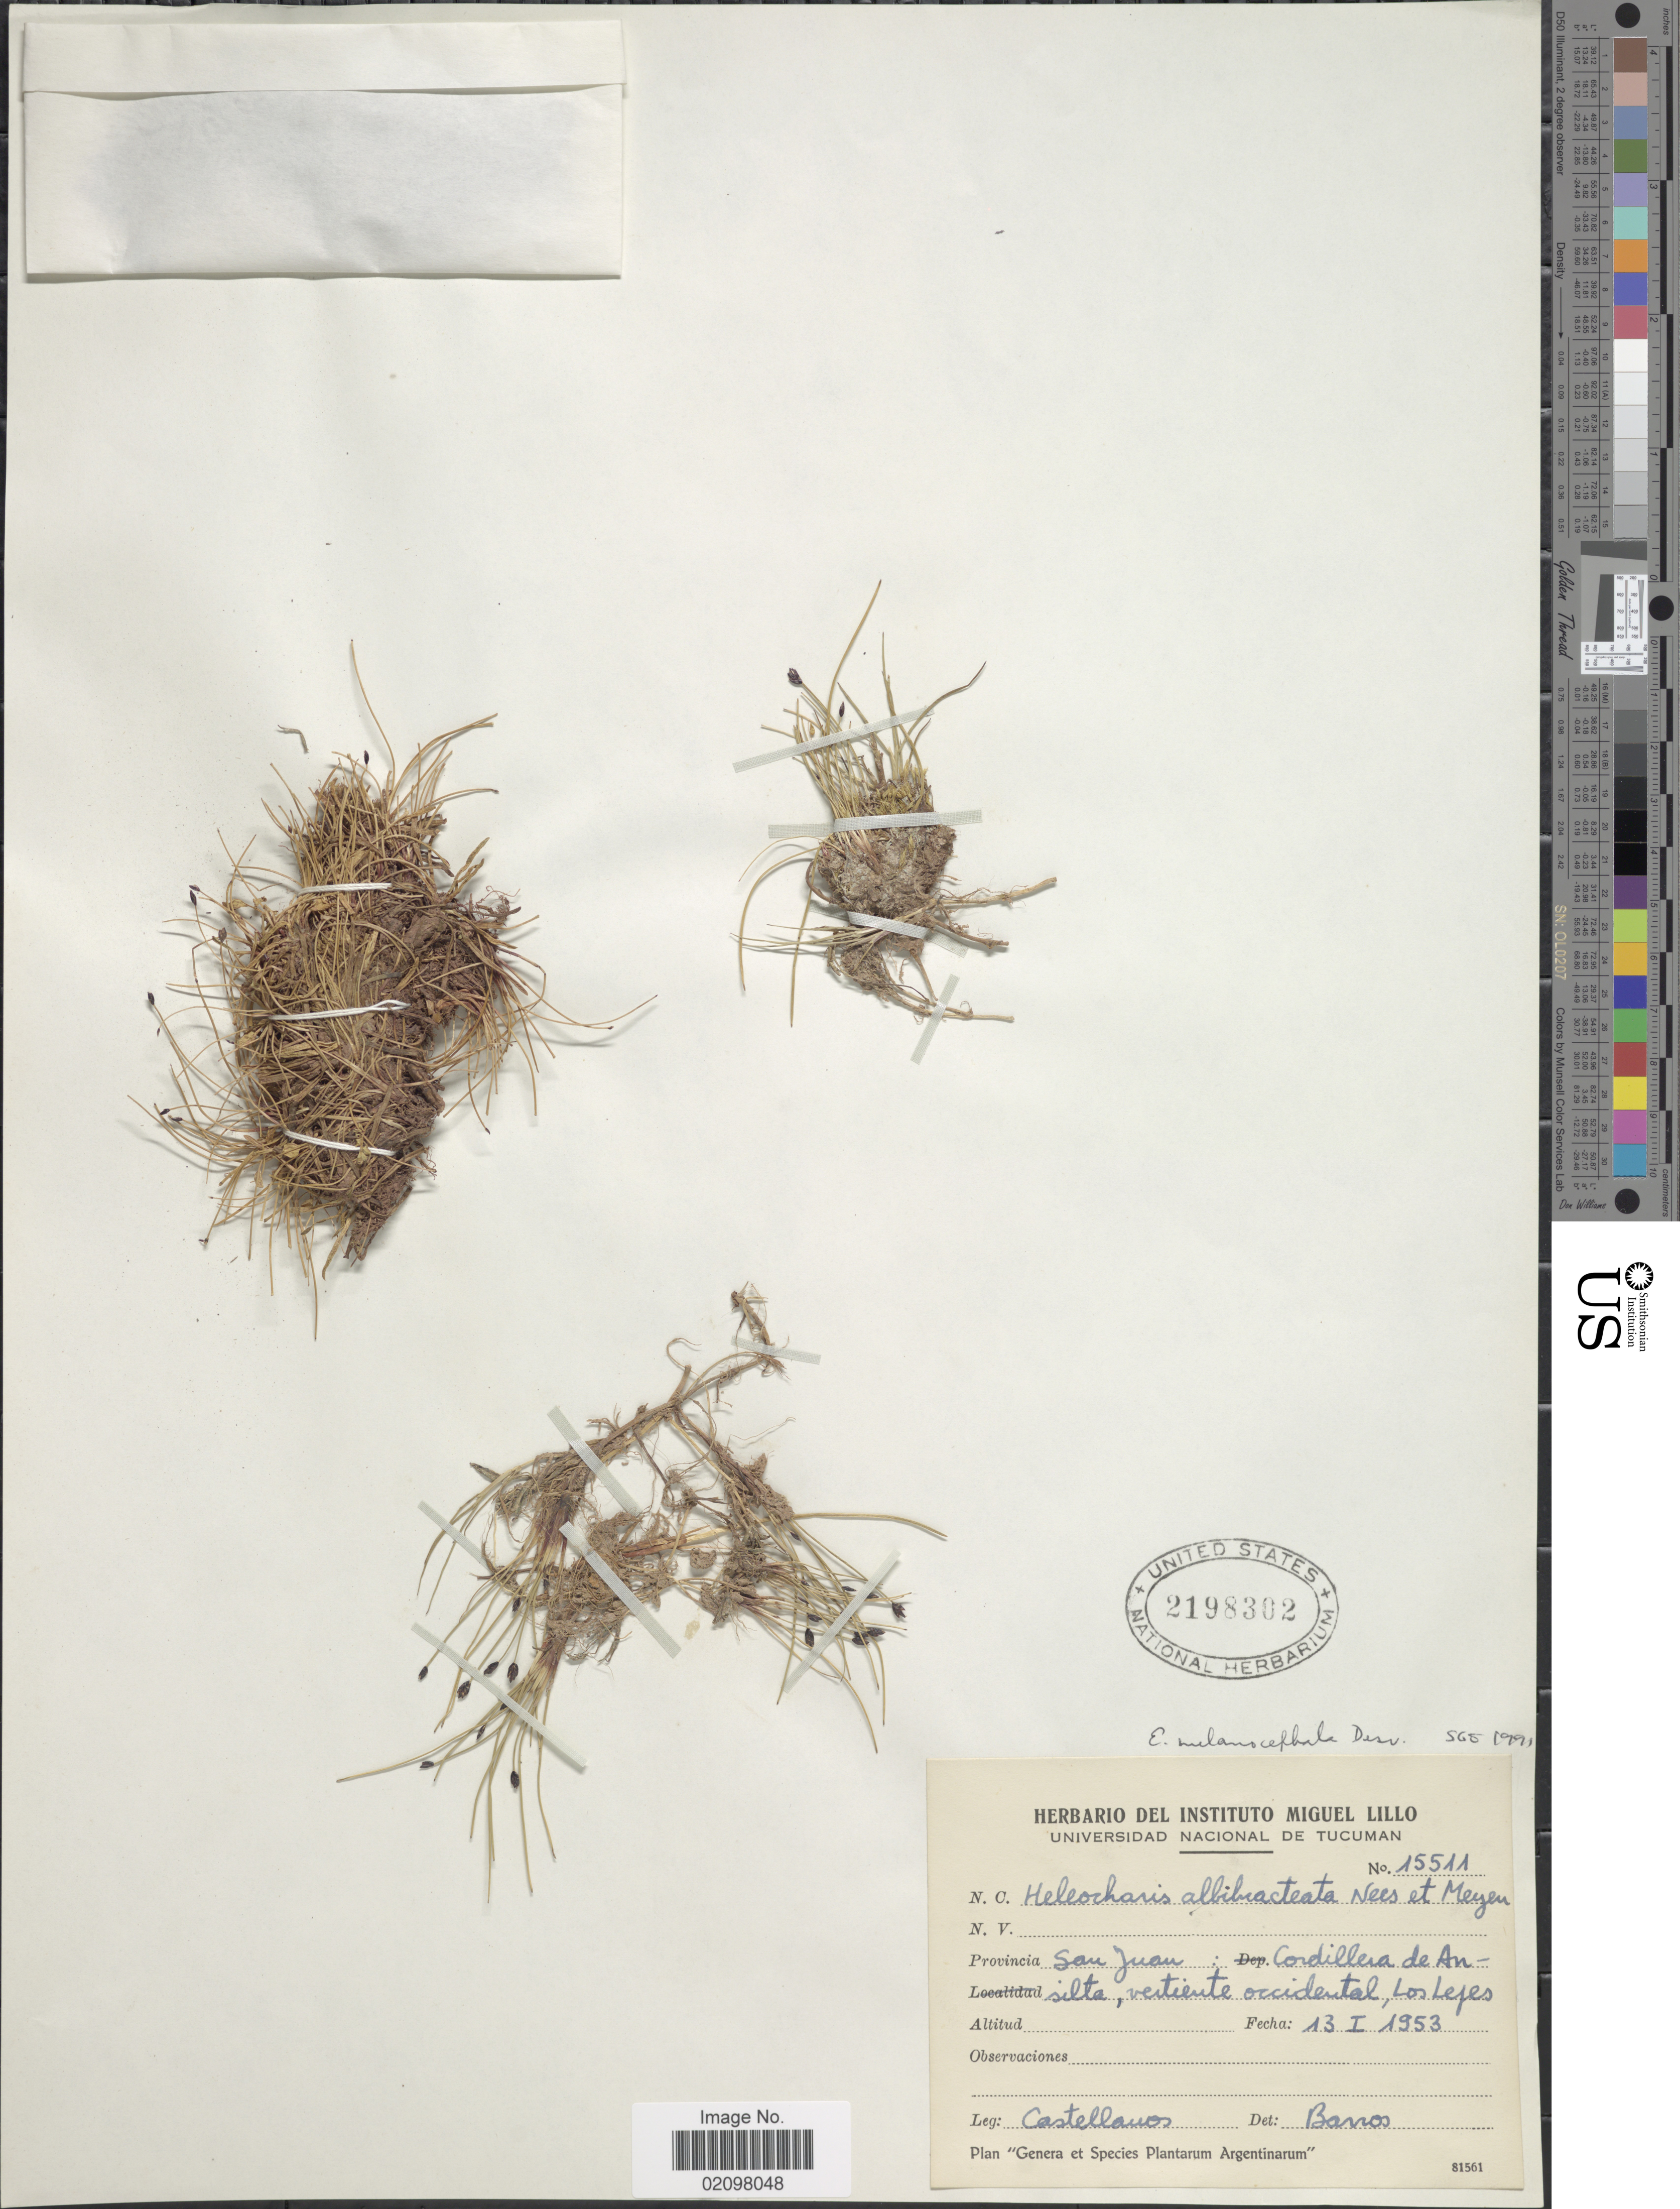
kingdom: Plantae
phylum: Tracheophyta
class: Liliopsida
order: Poales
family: Cyperaceae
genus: Eleocharis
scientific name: Eleocharis albibracteata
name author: Nees & Meyen ex Kunth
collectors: -- Castellanos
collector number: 15511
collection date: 1953-01-13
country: Argentina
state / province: San Juan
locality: Cordillera de Ansilta, vertiente ocidental, Los Lejes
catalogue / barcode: US 2198302